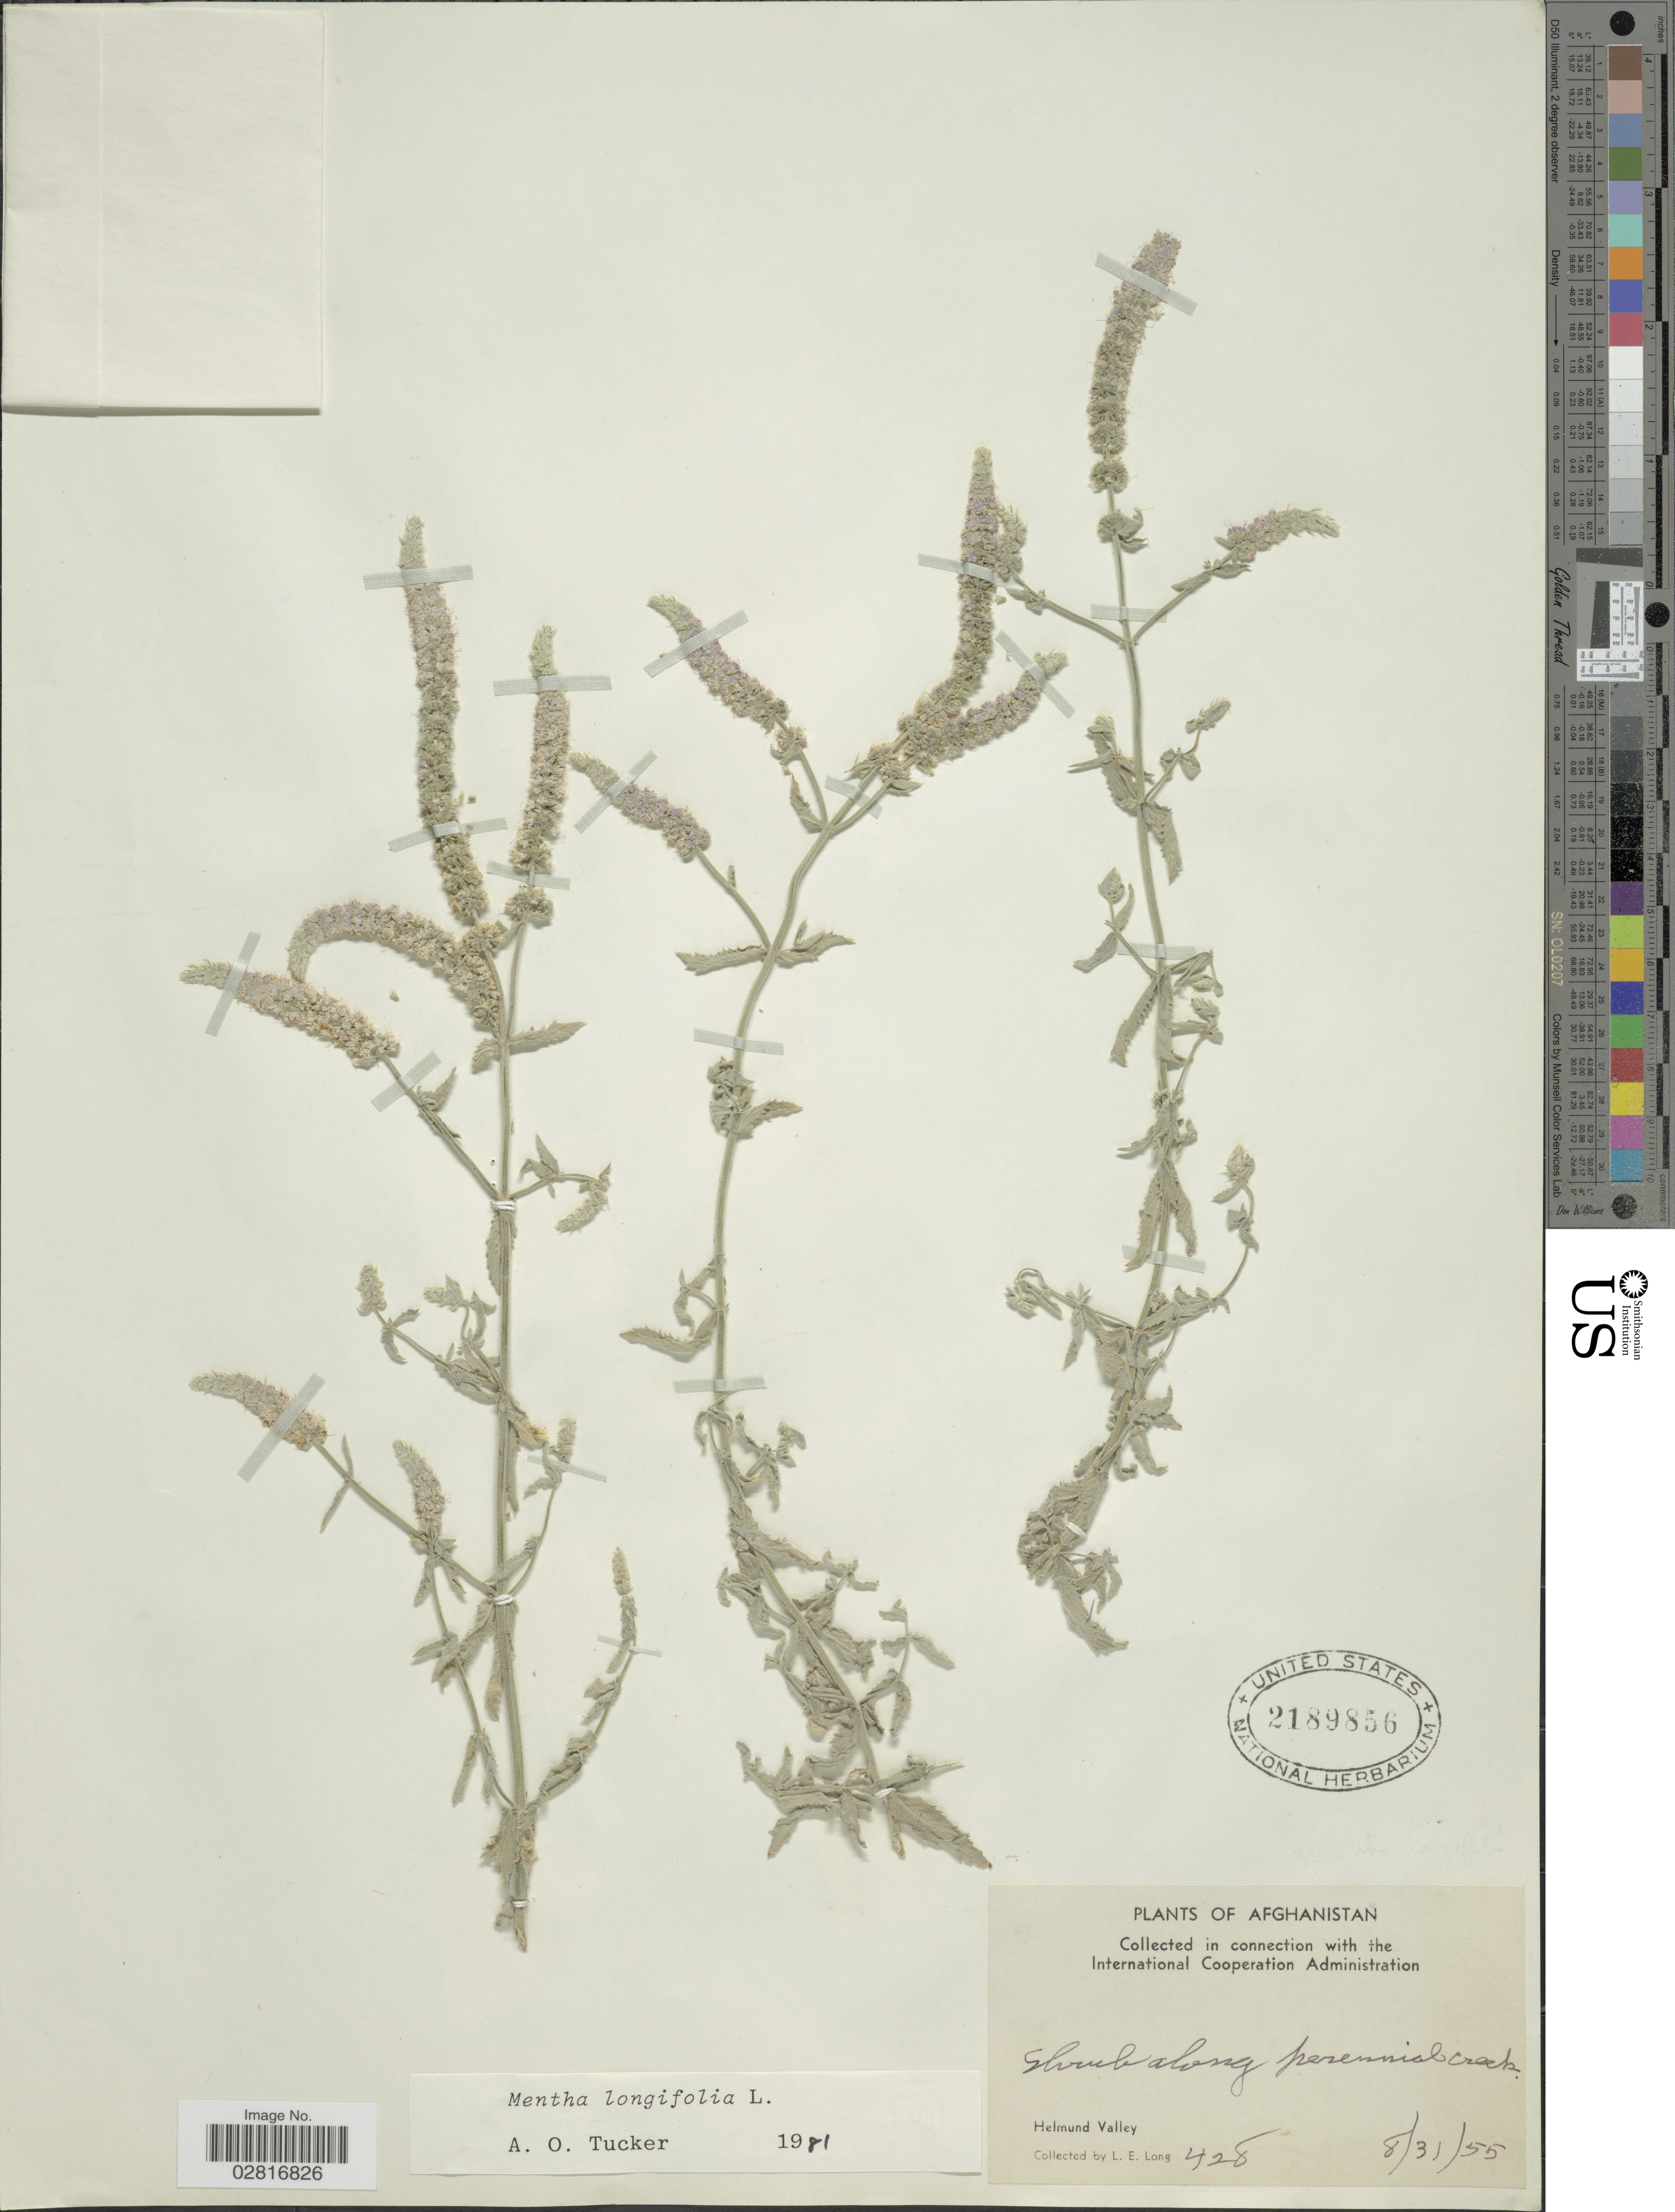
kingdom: Plantae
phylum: Tracheophyta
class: Magnoliopsida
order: Lamiales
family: Lamiaceae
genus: Mentha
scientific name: Mentha longifolia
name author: (L.) L.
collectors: L. E. Long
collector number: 428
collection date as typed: Transcribed d/m/y: 31/8/55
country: Afghanistan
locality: Shrub along perennial creek, Helmund Valley.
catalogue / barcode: US 2189856